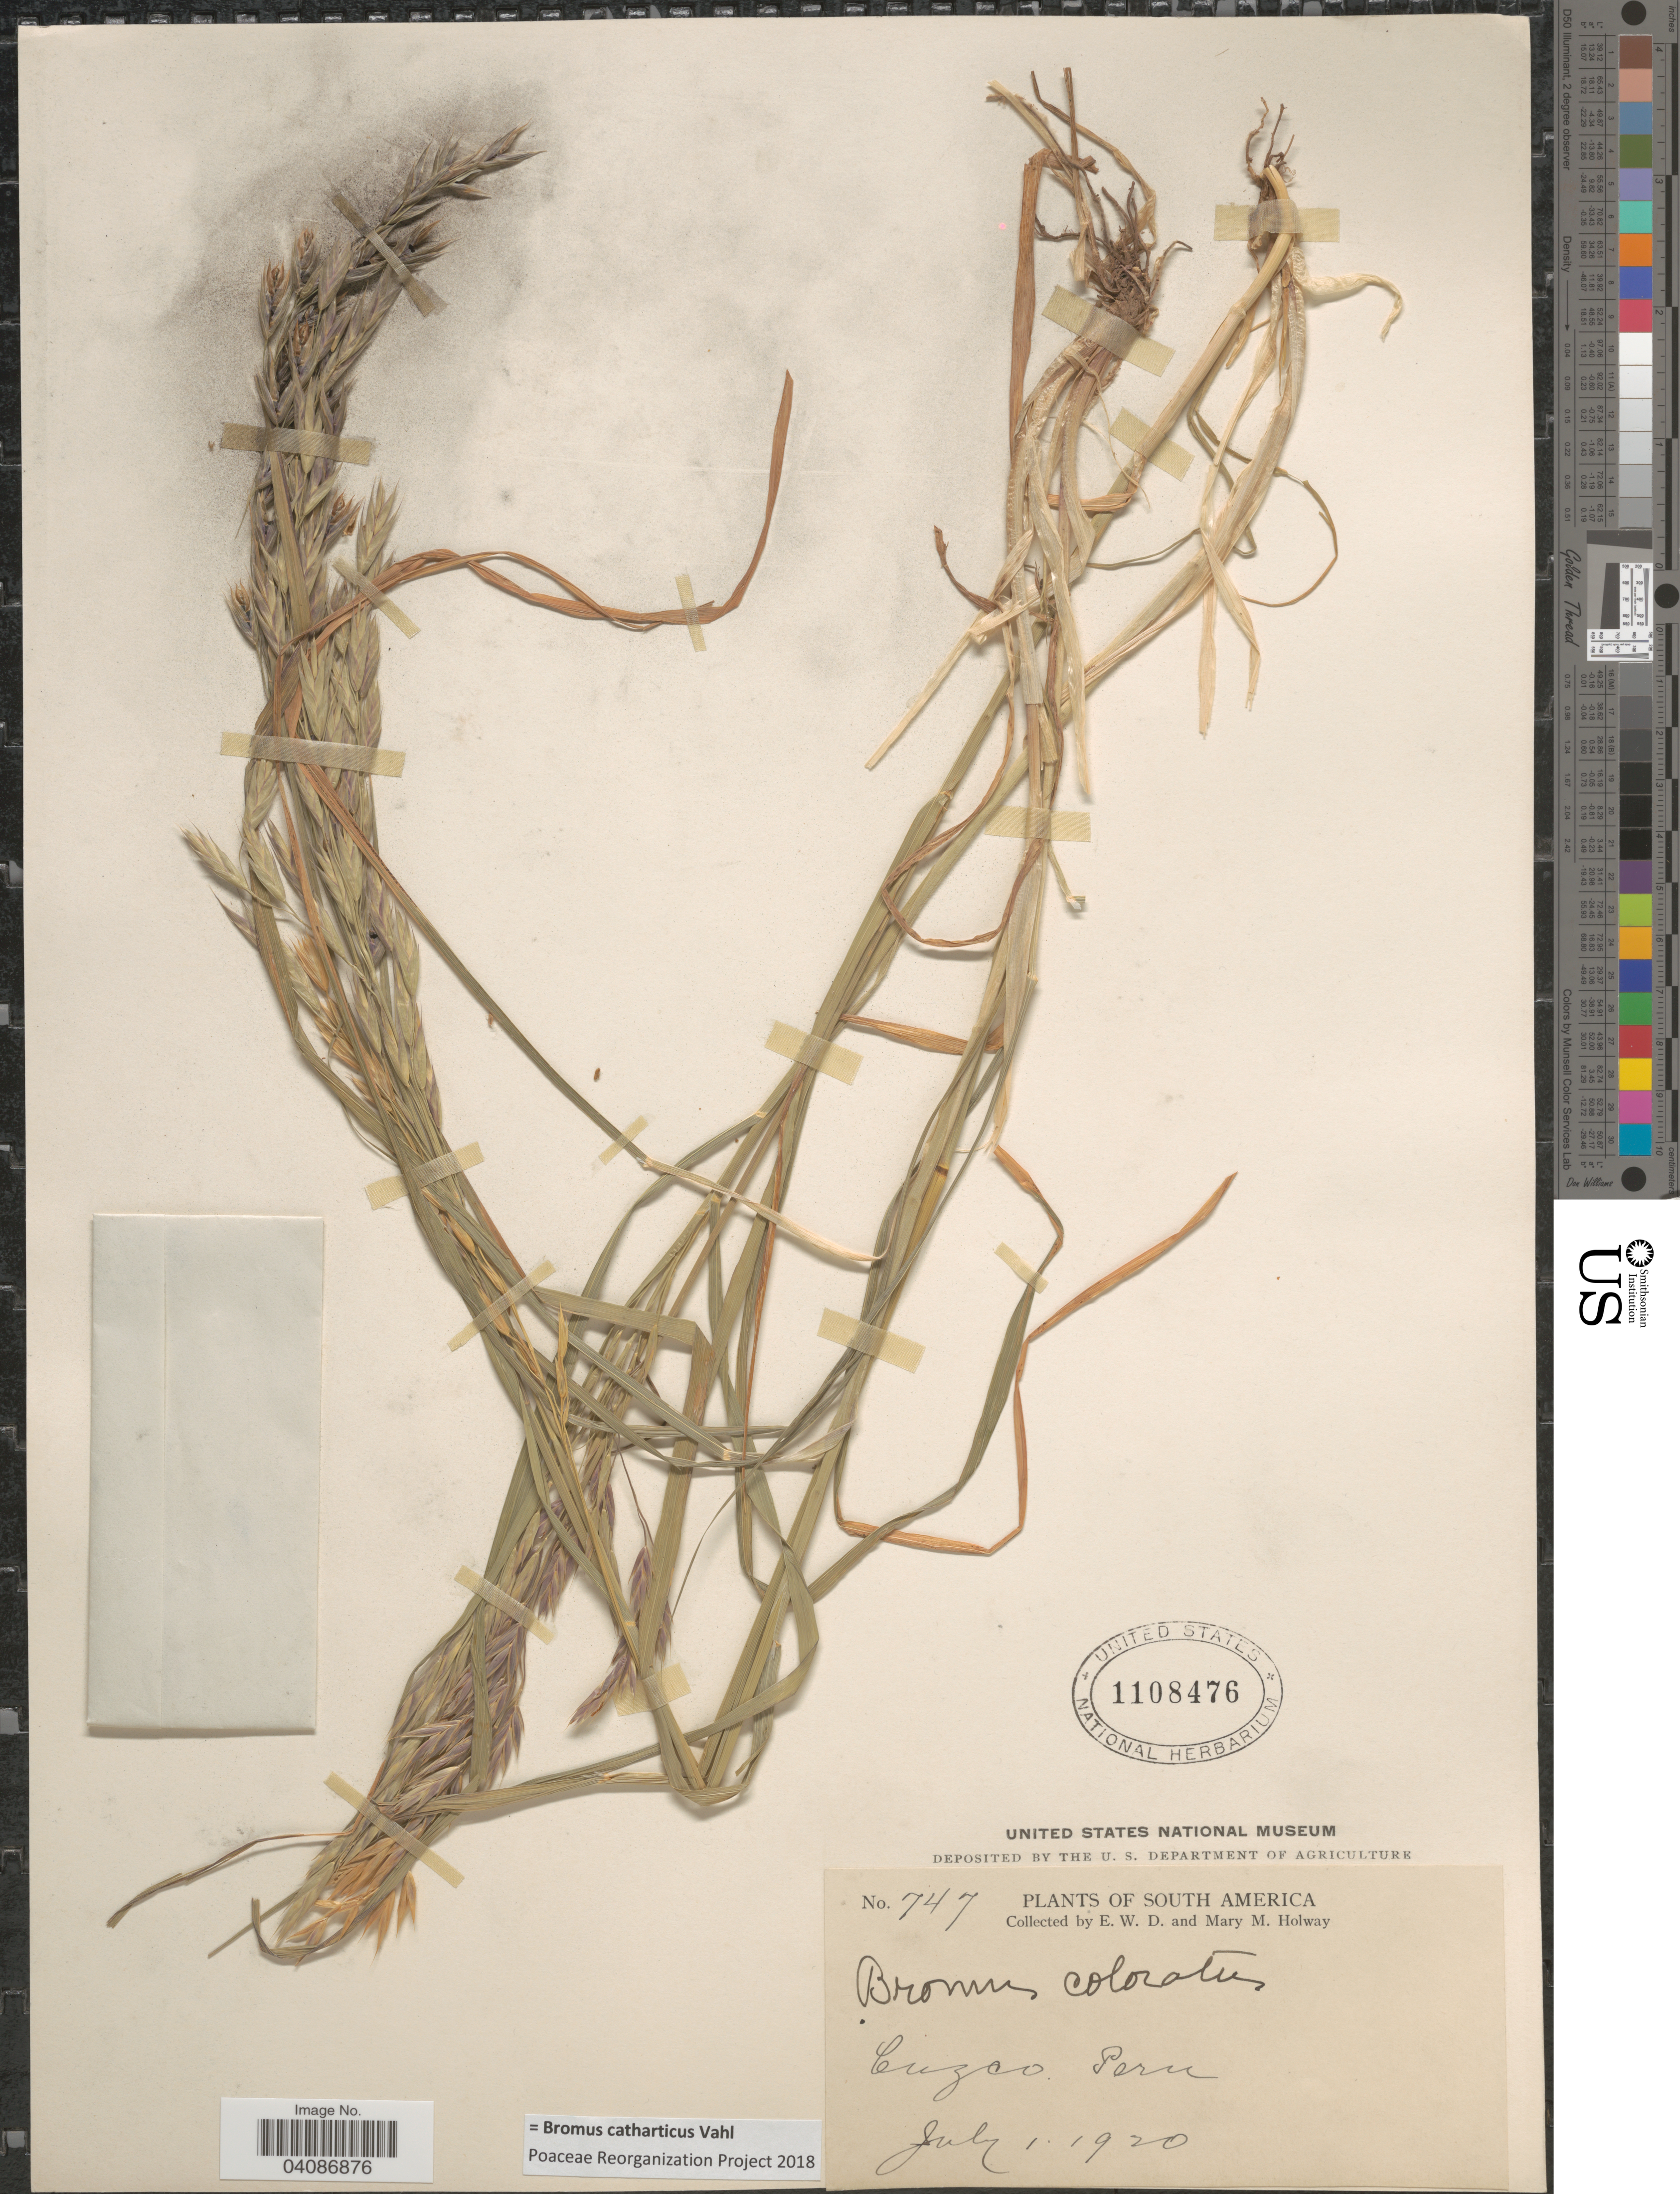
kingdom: Plantae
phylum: Tracheophyta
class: Liliopsida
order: Poales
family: Poaceae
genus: Bromus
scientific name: Bromus catharticus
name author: Vahl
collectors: E. W. D. Holway & M. M. Holway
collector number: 747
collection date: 1920-07-01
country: Peru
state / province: Cusco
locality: Cuzco.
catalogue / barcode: US 1108476